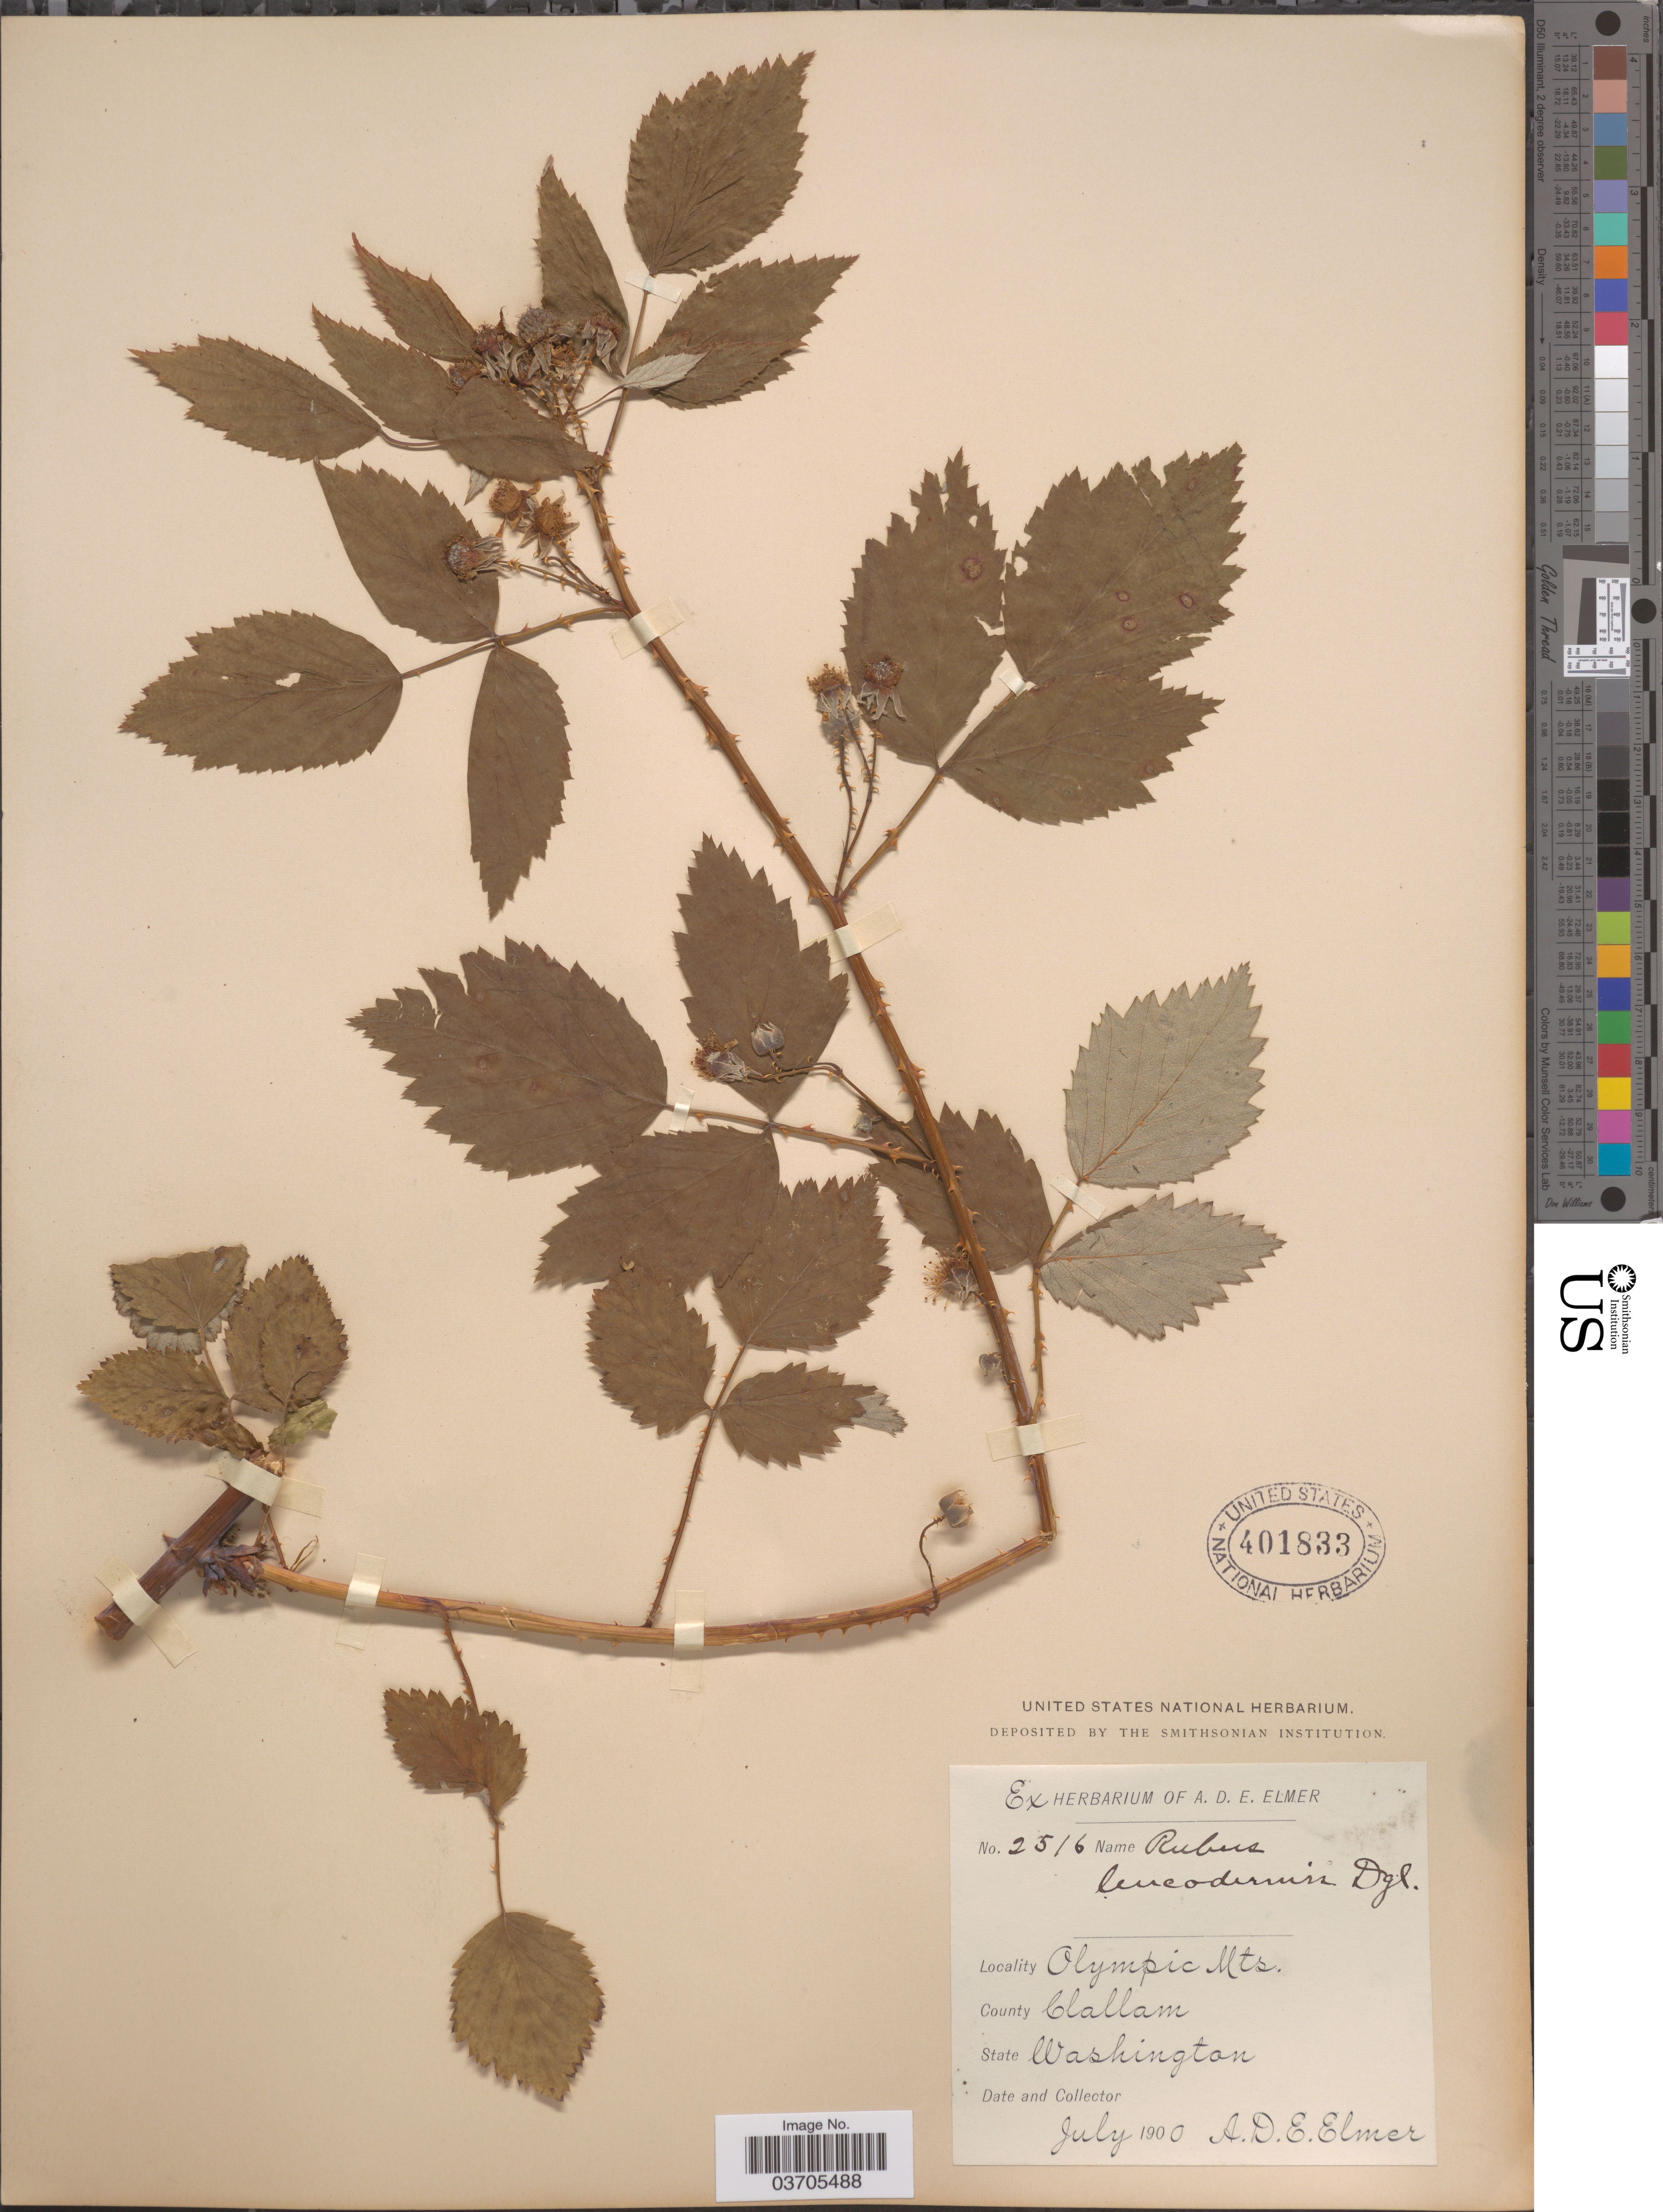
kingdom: Plantae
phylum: Tracheophyta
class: Magnoliopsida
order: Rosales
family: Rosaceae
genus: Rubus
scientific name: Rubus leucodermis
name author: Douglas ex Torr. & A. Gray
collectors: A. D. E. Elmer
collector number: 2516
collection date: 1900-07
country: United States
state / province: Washington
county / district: Clallam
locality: Olympic Mts. County Clallam.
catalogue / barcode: US 401833